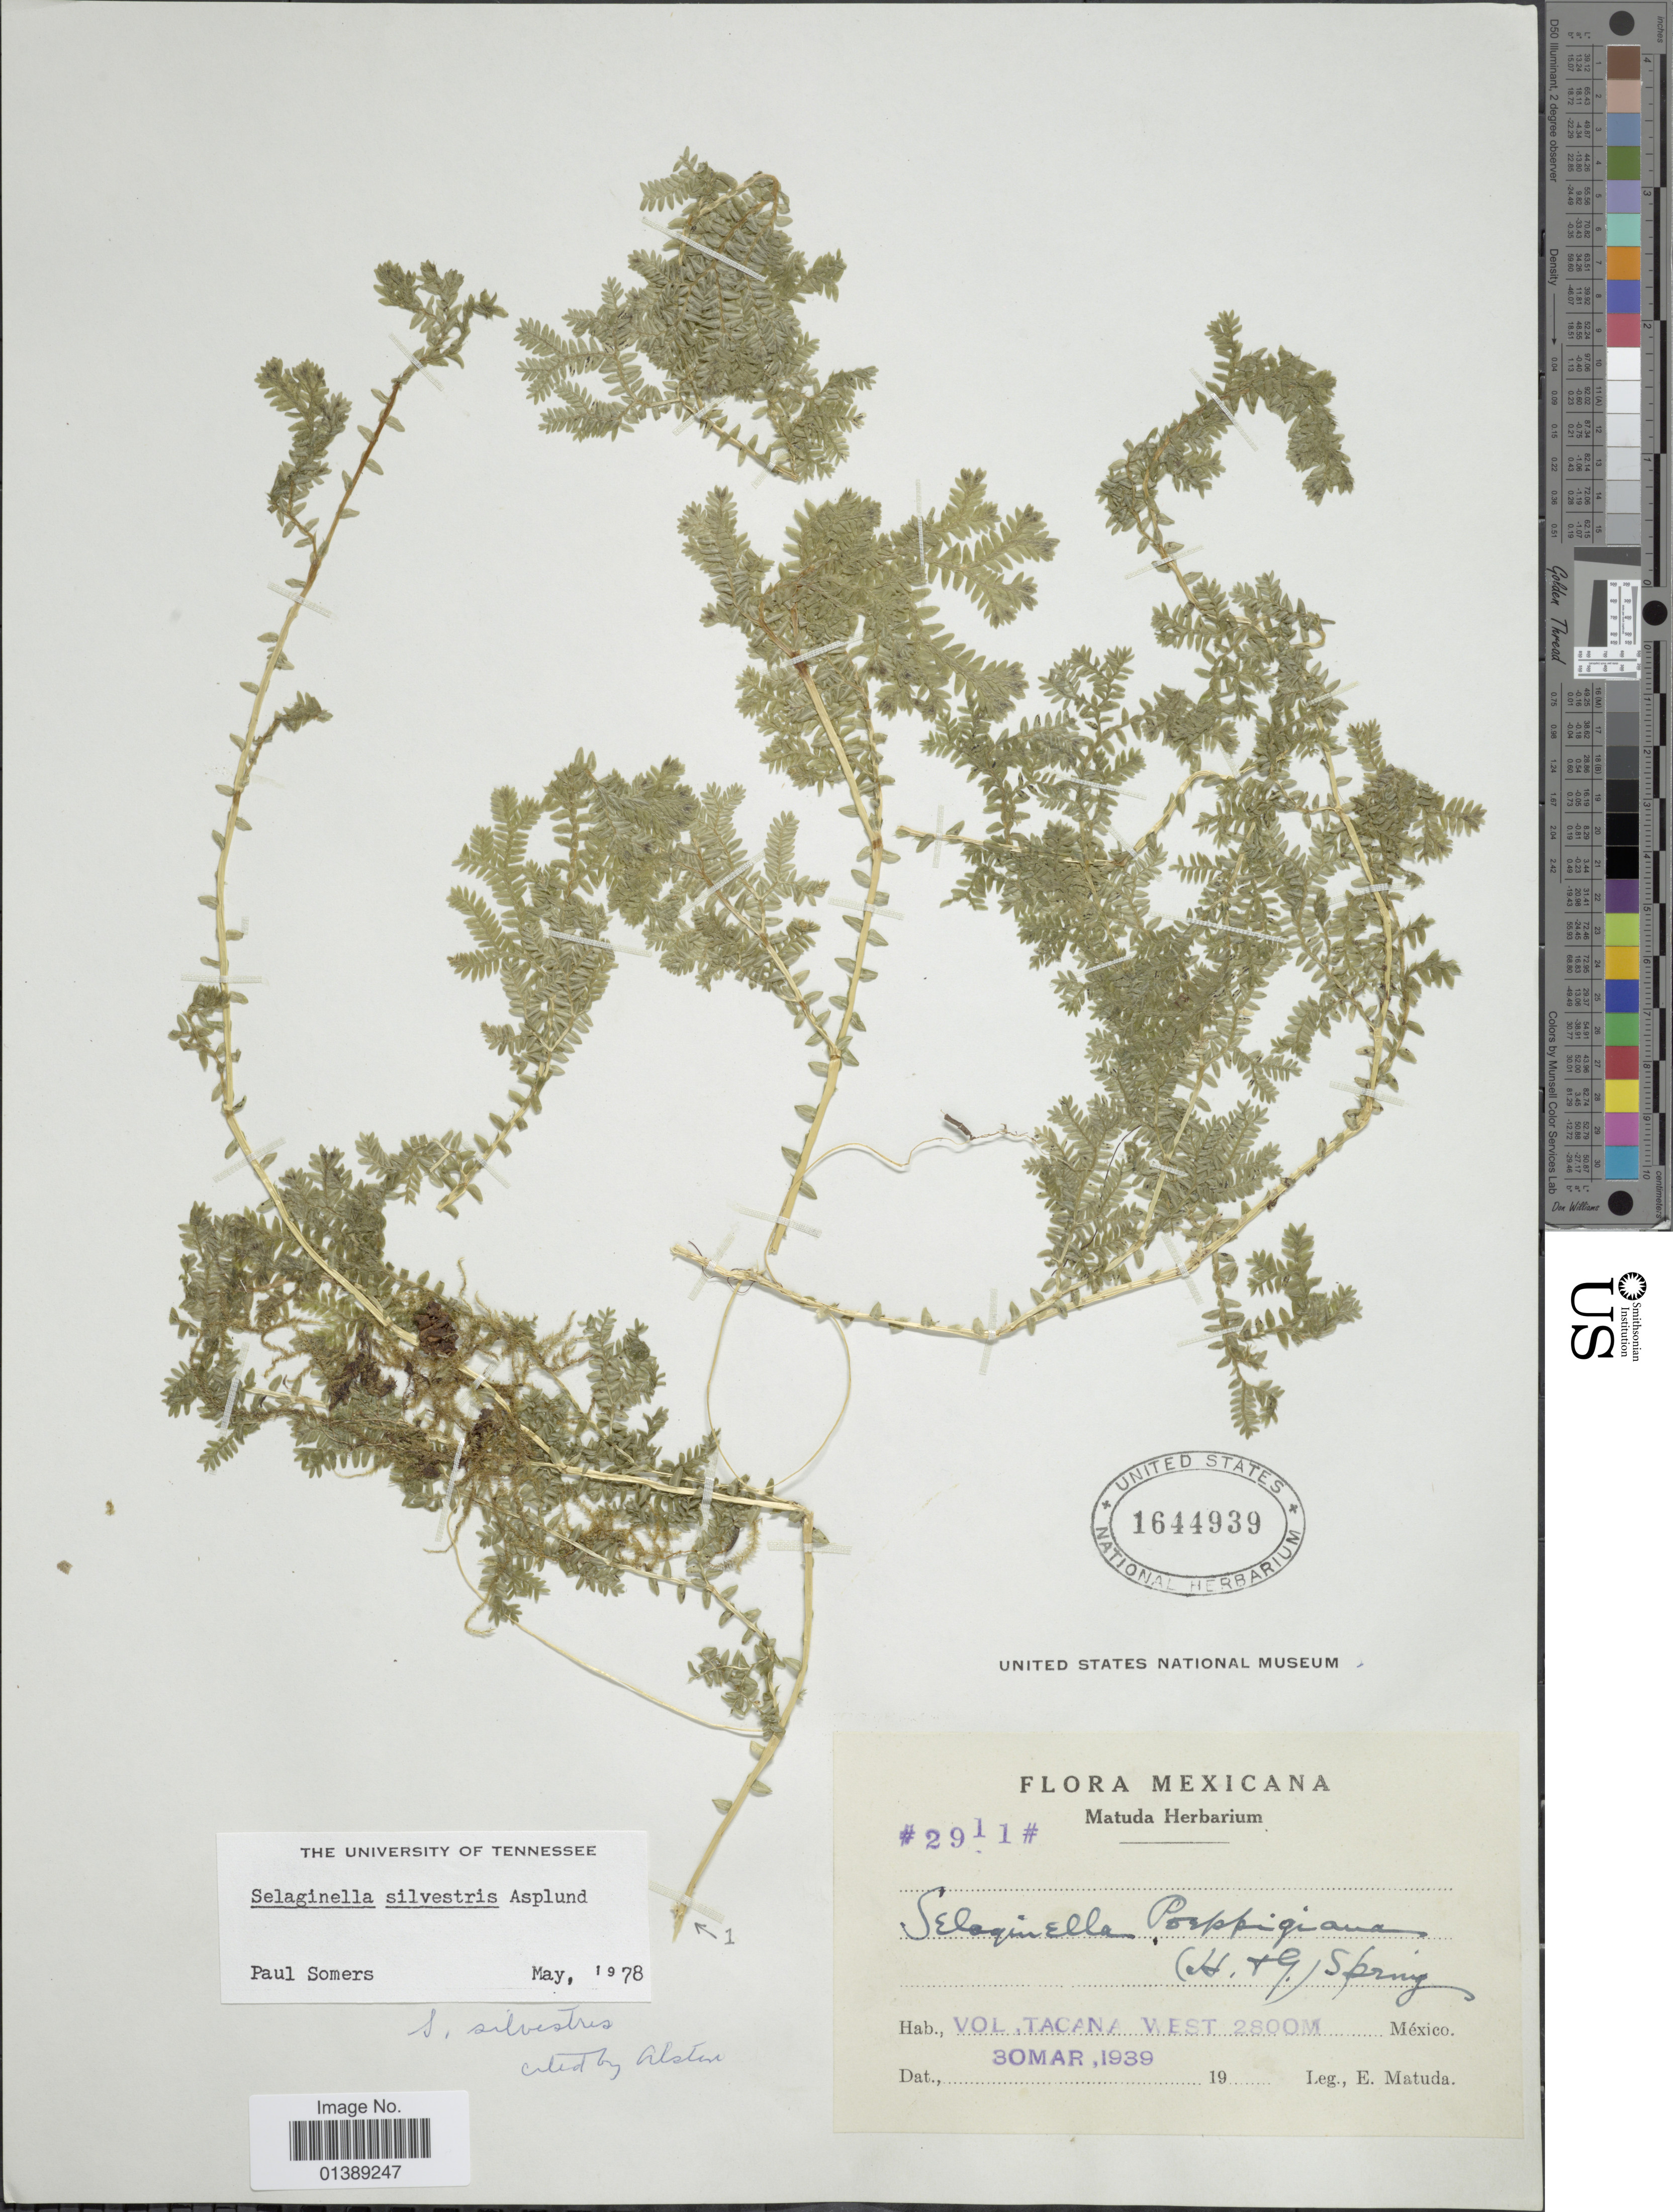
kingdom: Plantae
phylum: Tracheophyta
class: Lycopodiopsida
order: Selaginellales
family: Selaginellaceae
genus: Selaginella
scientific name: Selaginella silvestris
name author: Aspl.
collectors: E. Matuda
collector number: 2911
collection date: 1939-03-30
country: Mexico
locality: Vol, Tacana West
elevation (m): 2800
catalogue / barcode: US 1644939